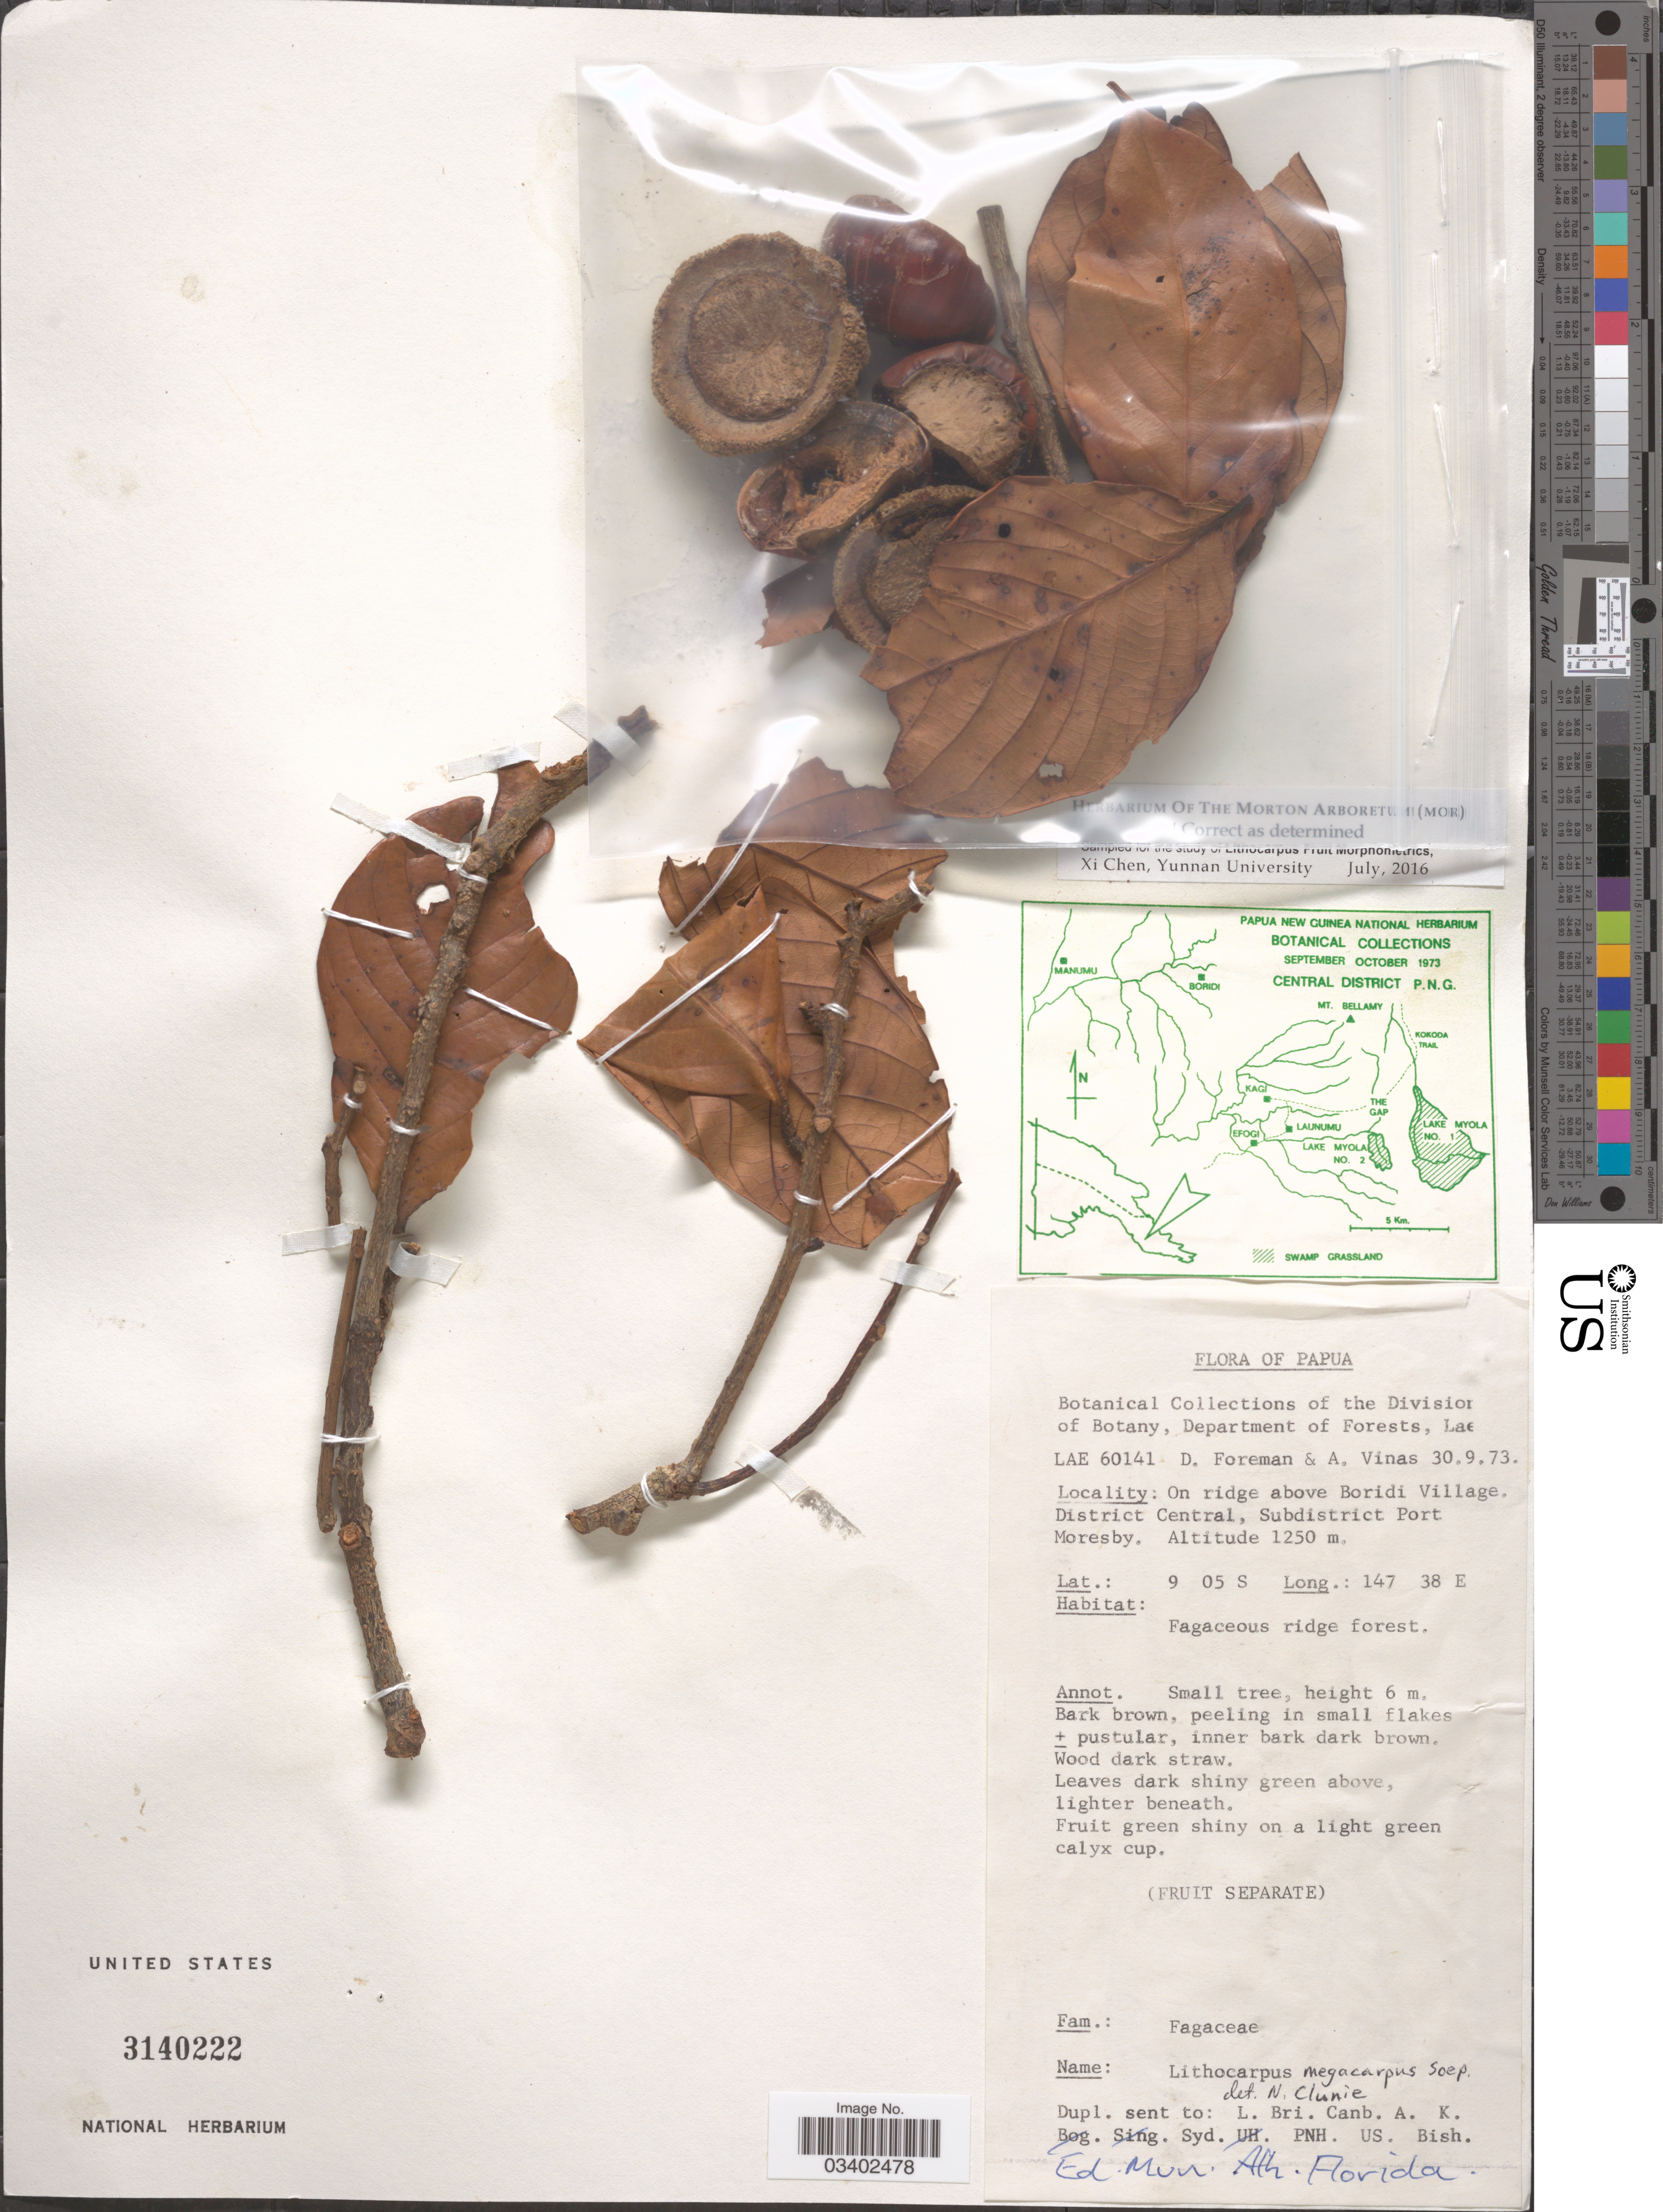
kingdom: Plantae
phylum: Tracheophyta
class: Magnoliopsida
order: Fagales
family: Fagaceae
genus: Lithocarpus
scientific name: Lithocarpus megacarpus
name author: Soepadmo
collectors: D. Foreman & A. Vinas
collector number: LAE60141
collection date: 1973-09-30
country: Papua New Guinea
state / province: Central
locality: Papua. On ridge above Boridi Village. District Central, Subdistrict Port Moresby.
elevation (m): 1250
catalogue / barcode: US 3140222